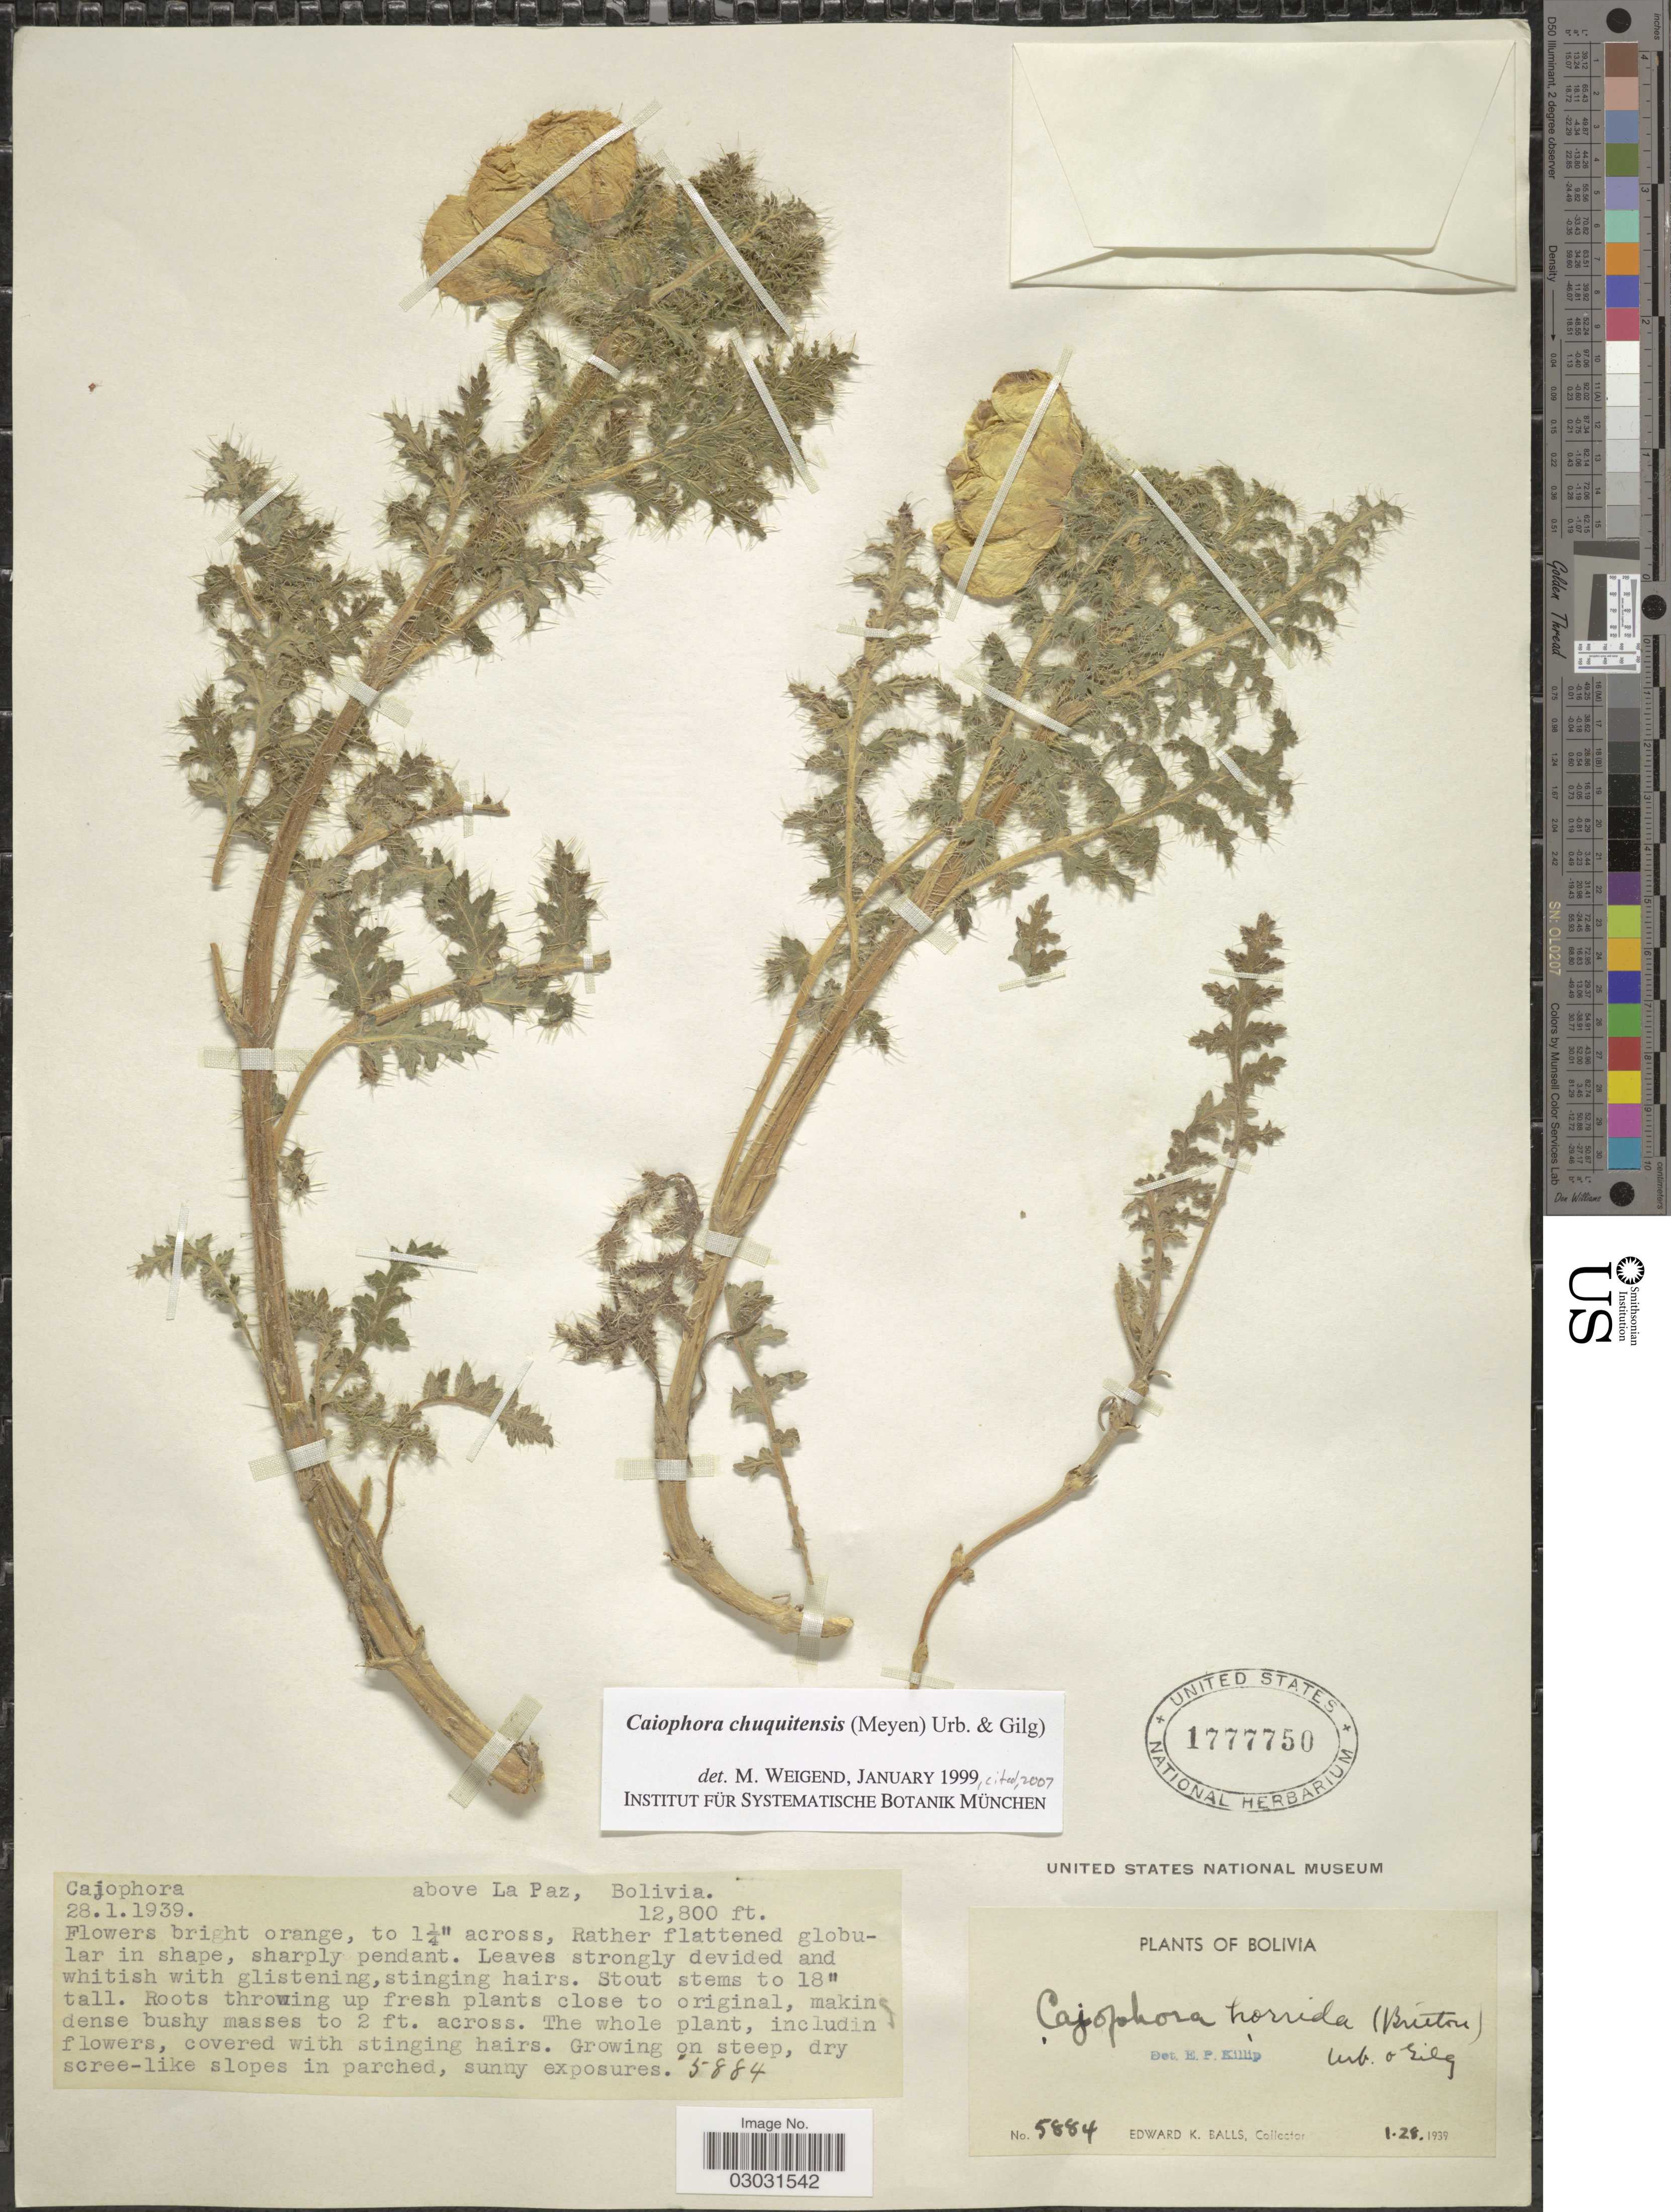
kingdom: Plantae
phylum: Tracheophyta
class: Magnoliopsida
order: Cornales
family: Loasaceae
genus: Caiophora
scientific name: Caiophora chuquitensis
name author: (Meyen) Urb. & Gilg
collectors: E. K. Balls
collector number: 5884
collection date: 1939-01-28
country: Bolivia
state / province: La Paz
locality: Above La Paz.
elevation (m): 3901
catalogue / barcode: US 1777750